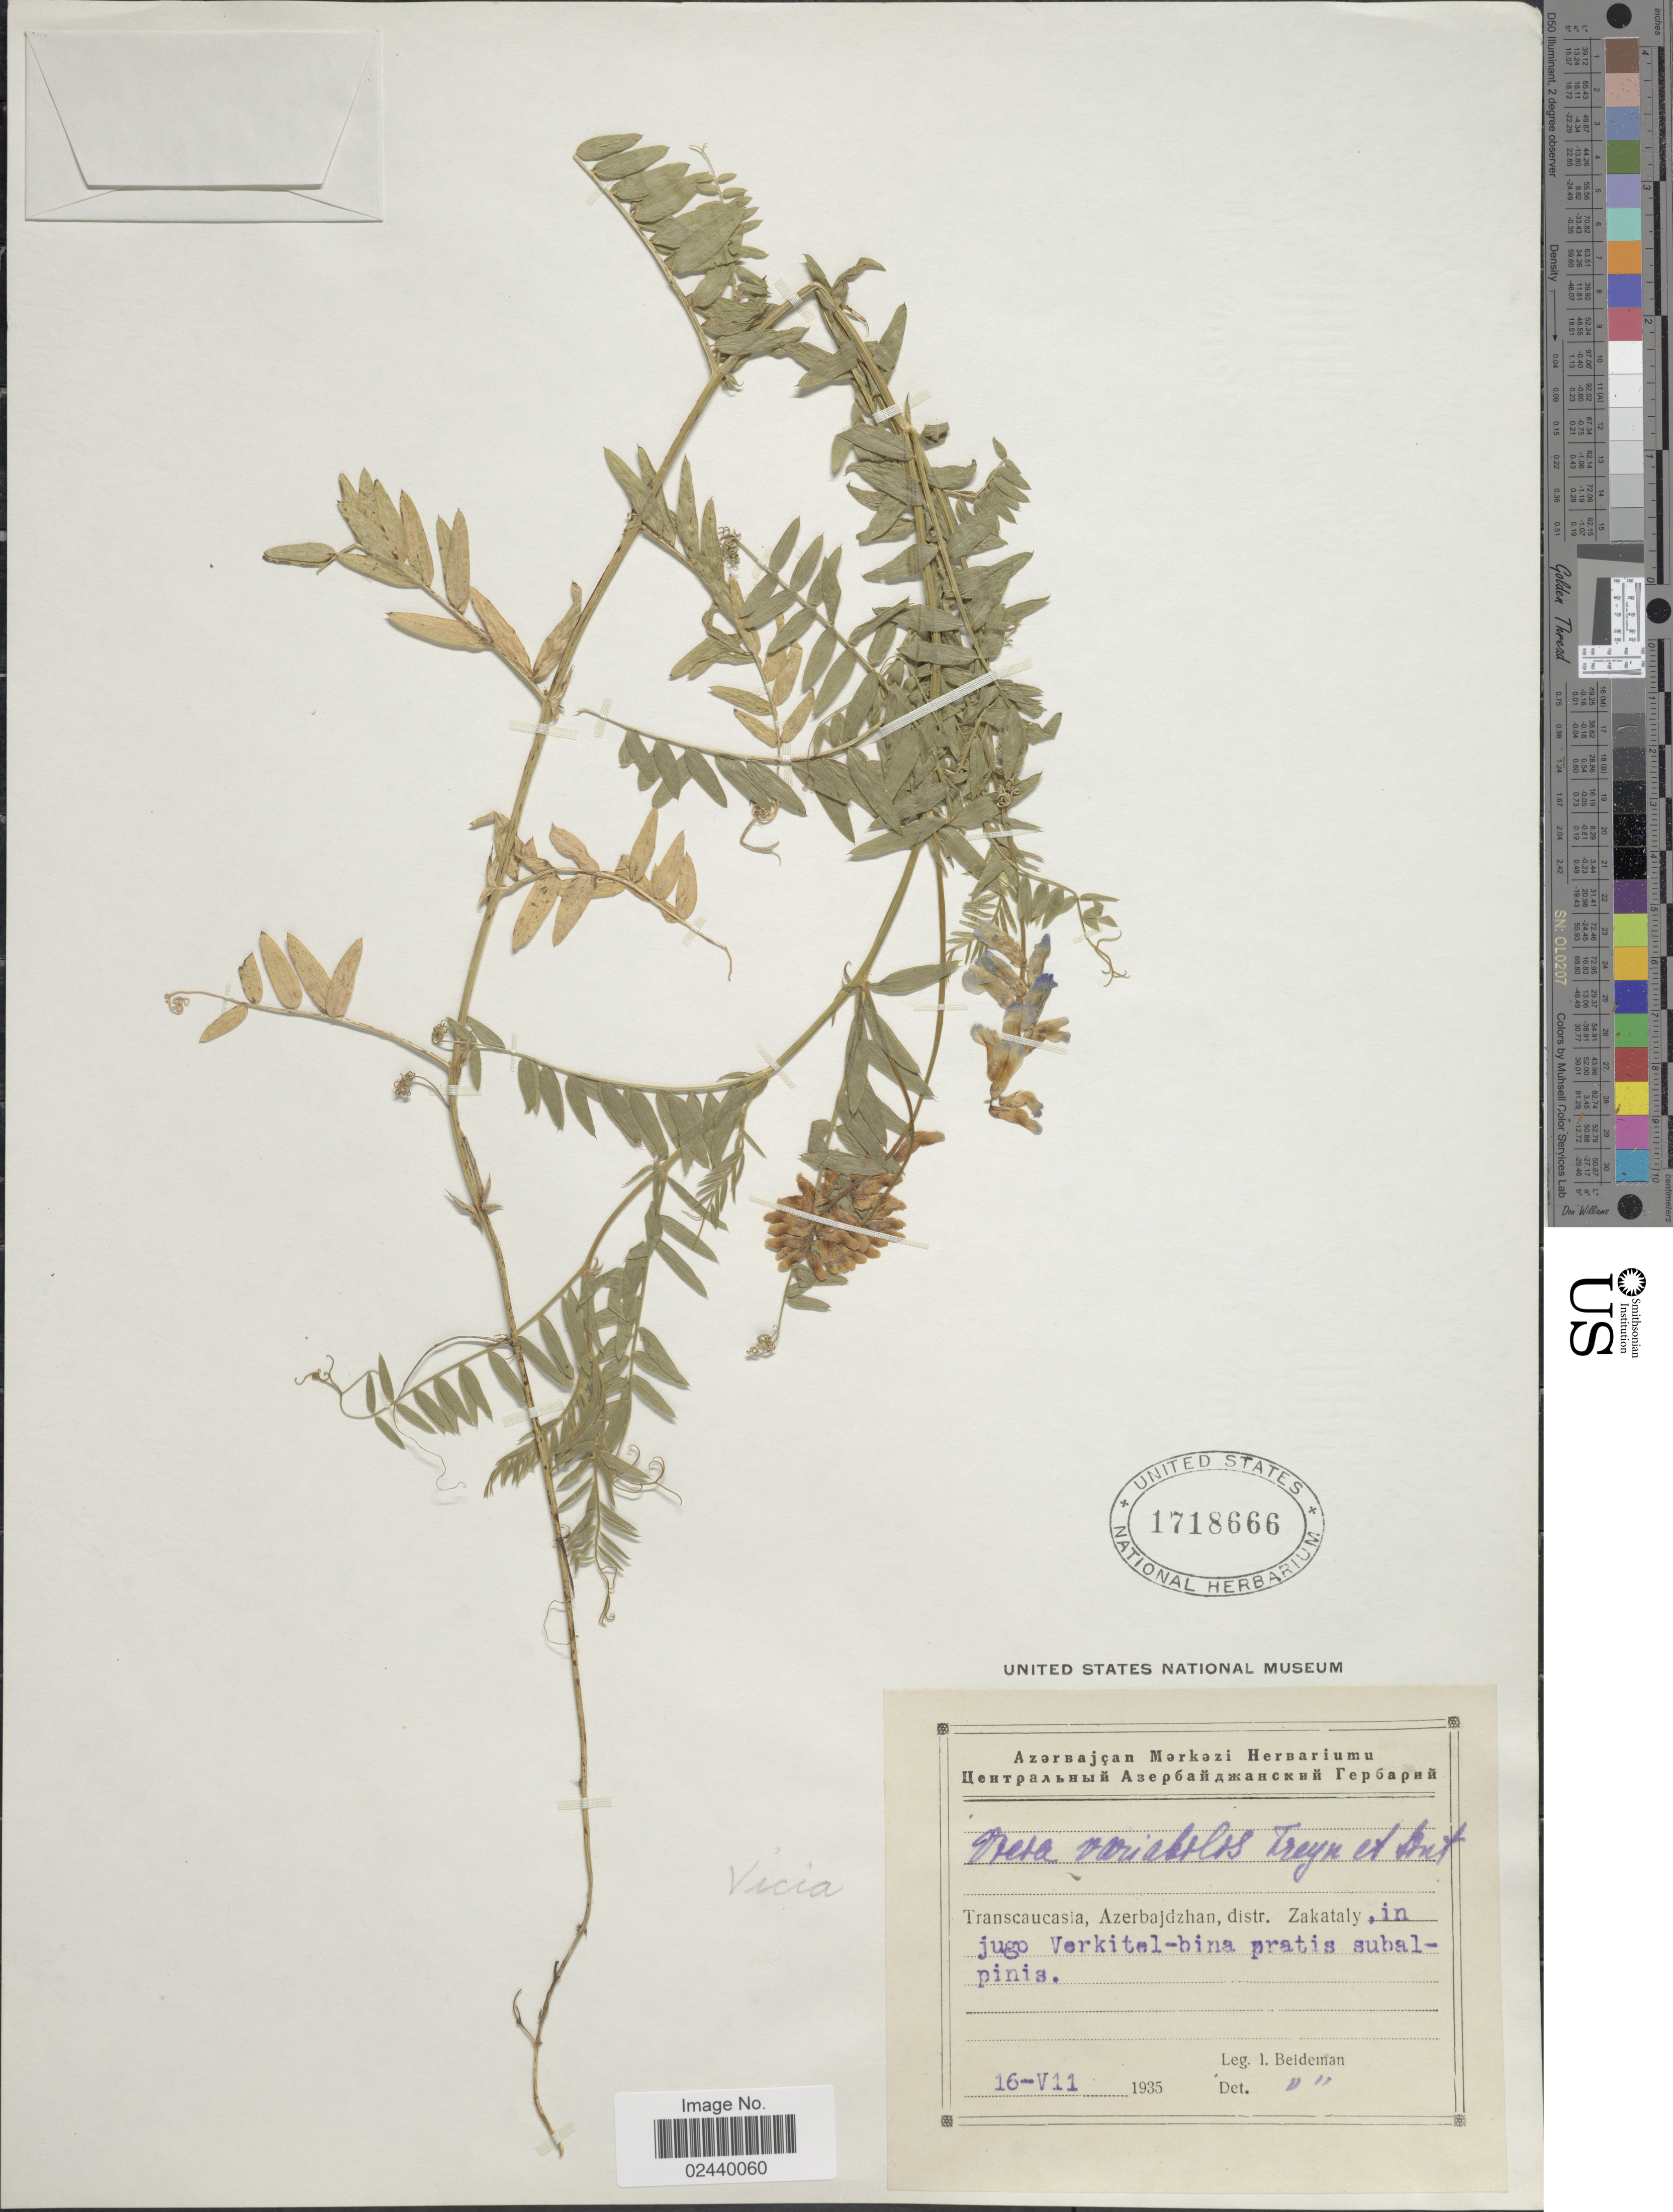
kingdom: Plantae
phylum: Tracheophyta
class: Magnoliopsida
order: Fabales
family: Fabaceae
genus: Vicia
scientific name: Vicia sp.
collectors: I. Beideman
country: Azerbaijan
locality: Transcaucasia, Azerbajdzhan, distr. Zakataly, in jugo Verkitel-bina pratis subalpinis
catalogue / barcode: US 171866